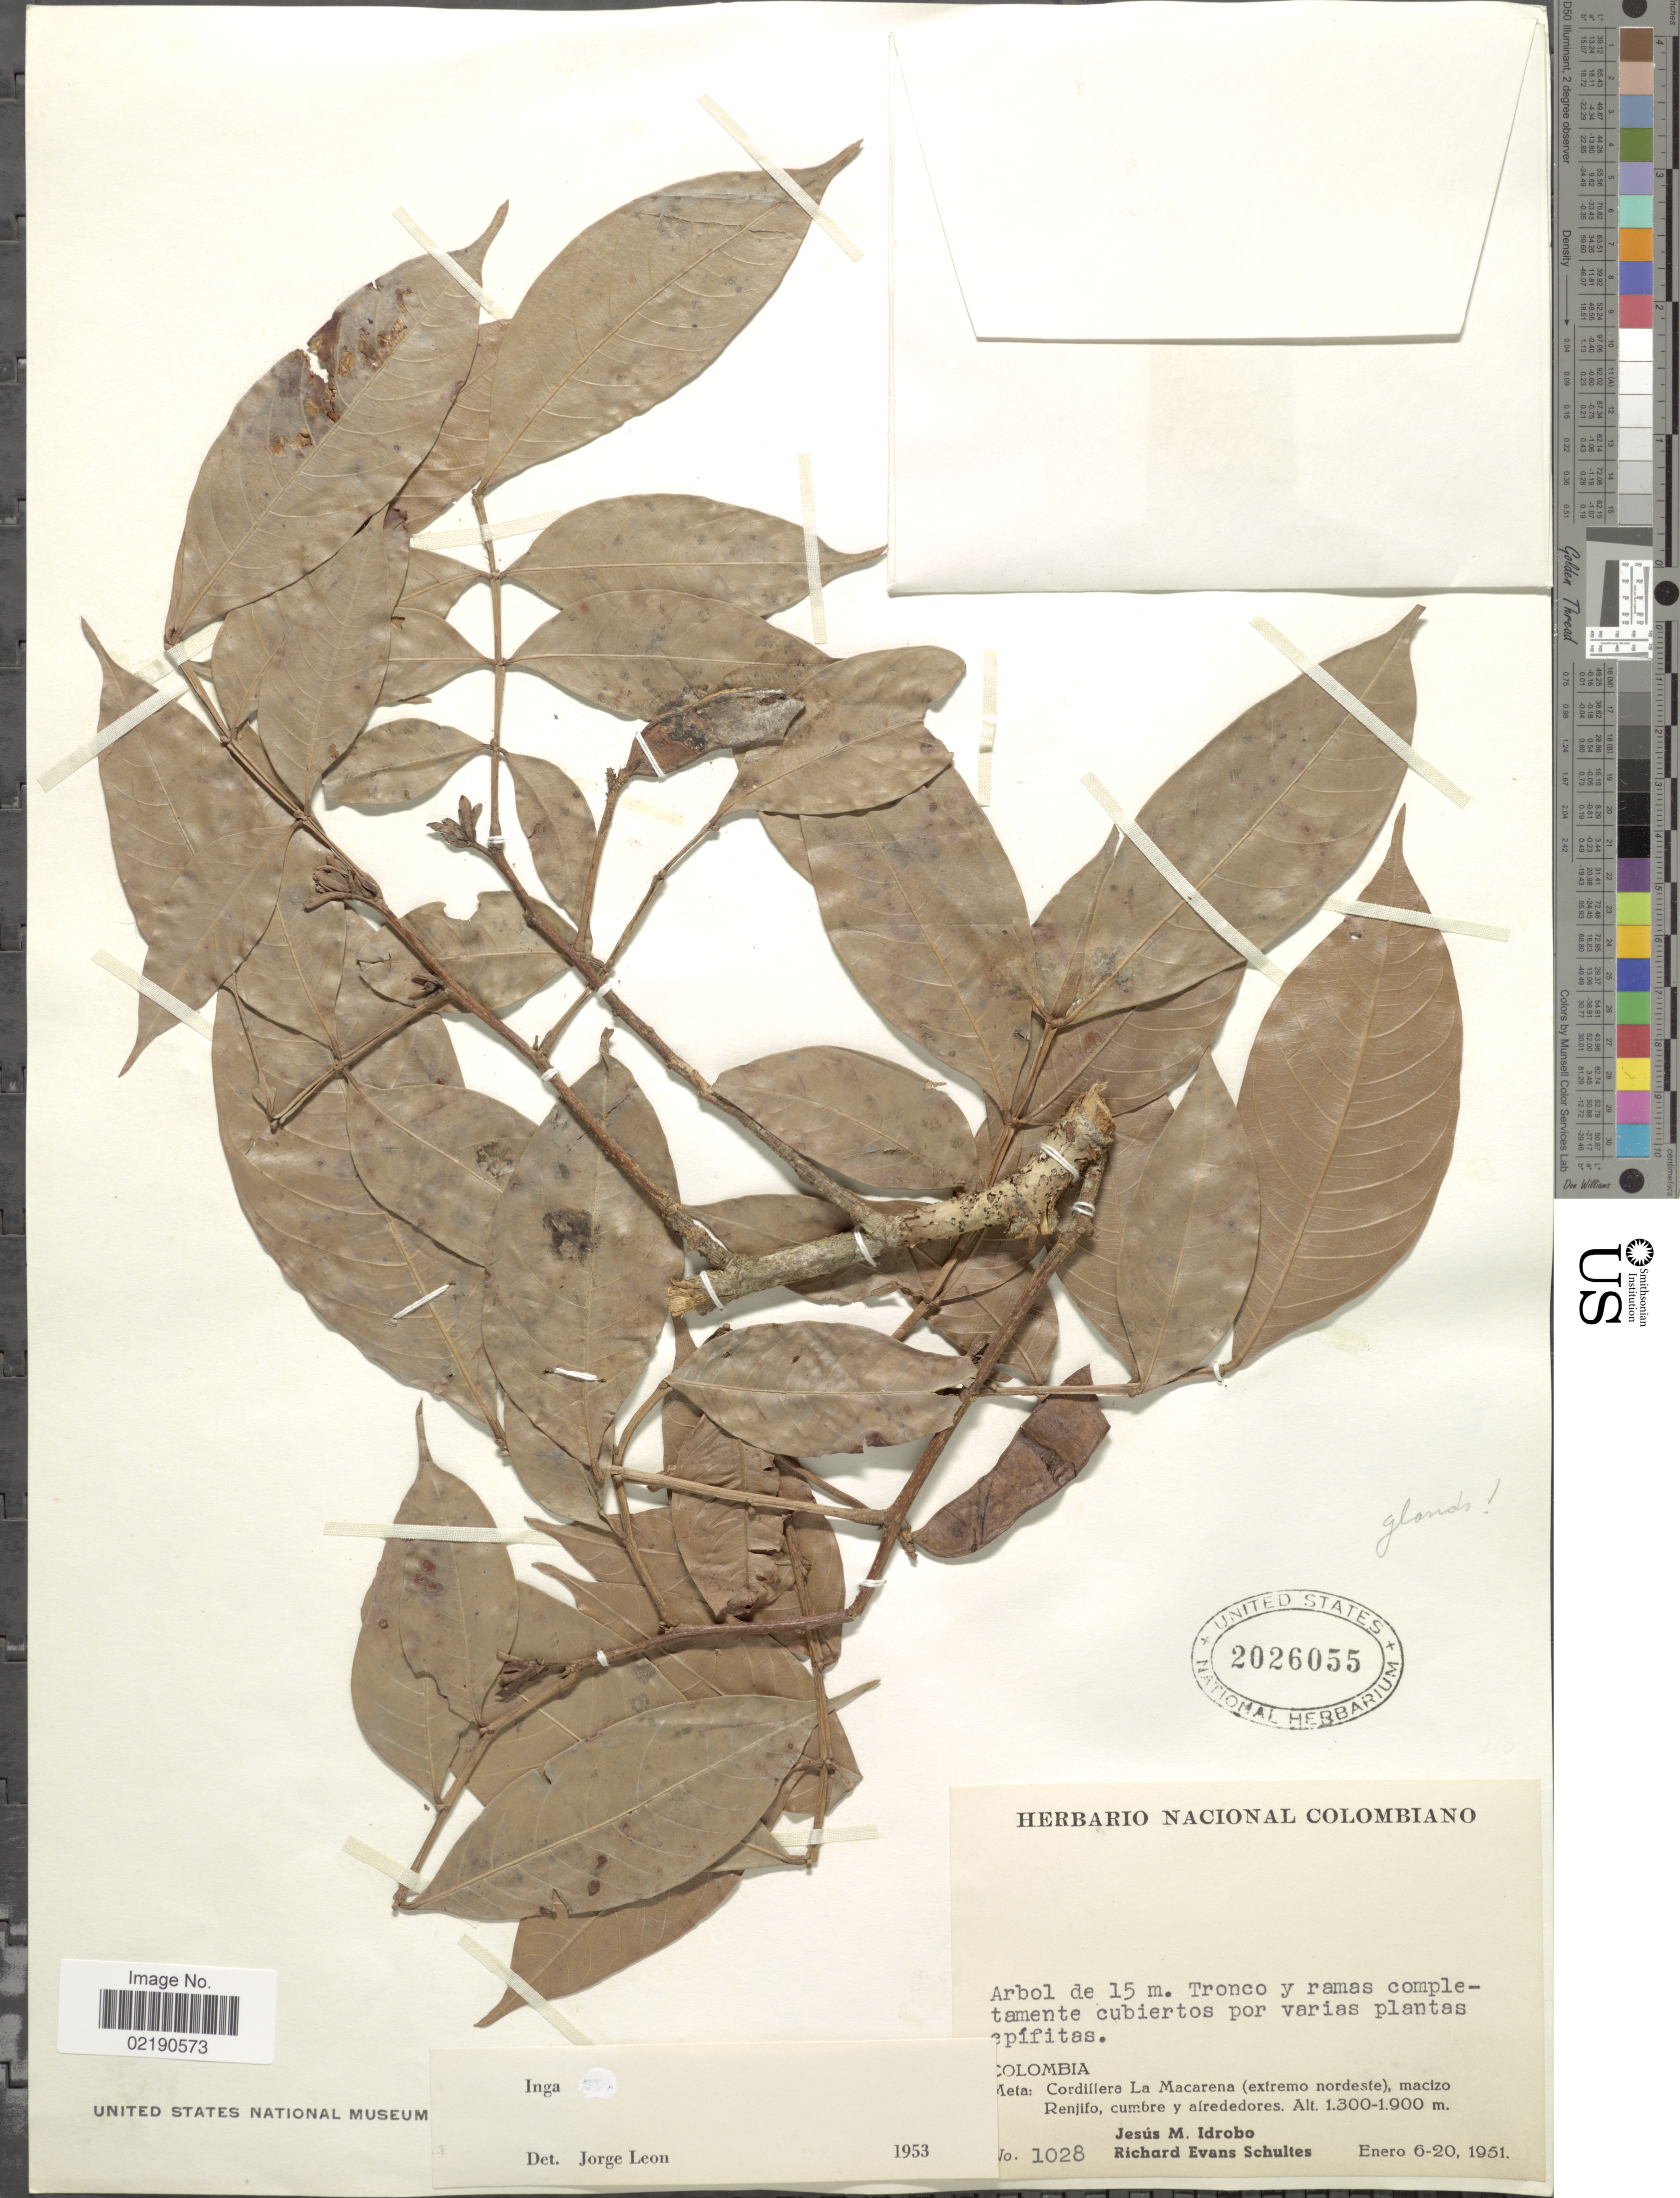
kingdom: Plantae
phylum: Tracheophyta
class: Magnoliopsida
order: Fabales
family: Fabaceae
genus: Inga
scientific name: Inga sp.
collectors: J. M. Idrobo & R. E. Schultes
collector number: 1028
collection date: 1951-01-06/1951-01-20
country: Colombia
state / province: Meta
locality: Cordillera La Macarena ( extremo nordeste), macizo Renjifo, cumbre y alrededores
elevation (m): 1300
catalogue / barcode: US 2026055